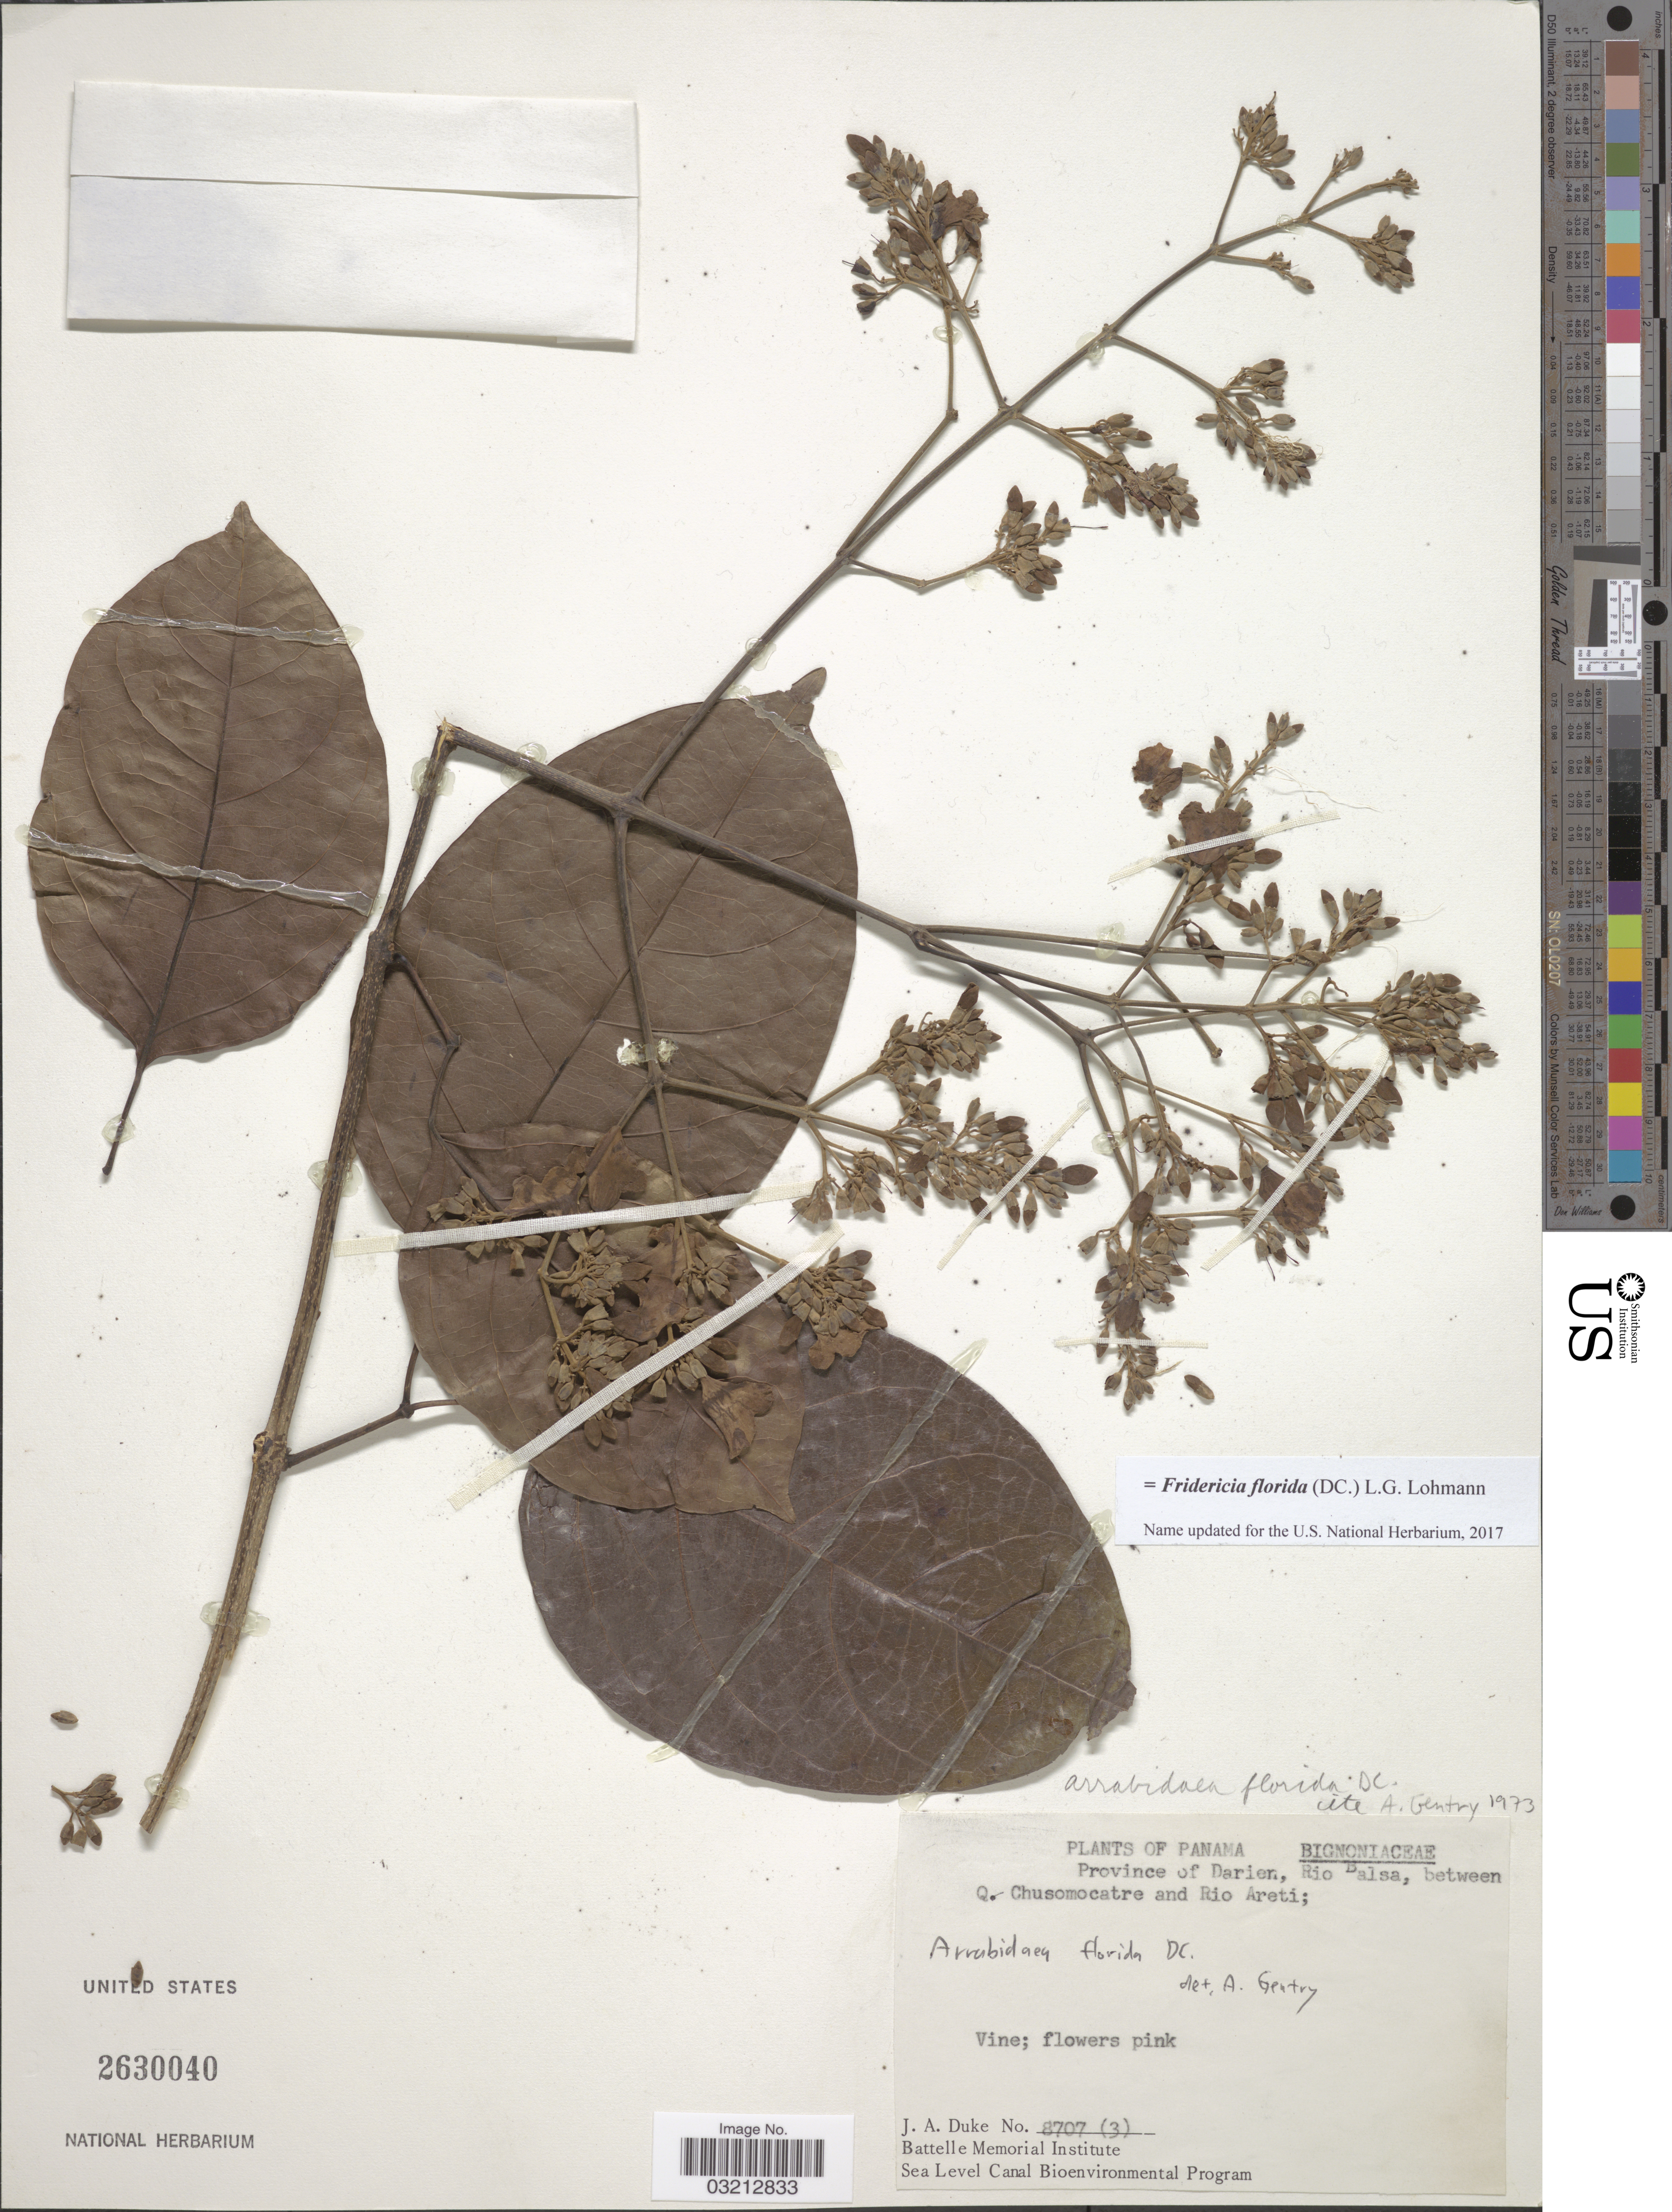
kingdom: Plantae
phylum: Tracheophyta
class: Magnoliopsida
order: Lamiales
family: Bignoniaceae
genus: Fridericia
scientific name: Fridericia florida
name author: (DC.) L.G. Lohmann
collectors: J. A. Duke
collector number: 8707(3)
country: Panama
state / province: Darién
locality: Rio Balsa, between Q. Chusomocatre and Rio Areti.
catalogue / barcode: US 2630040